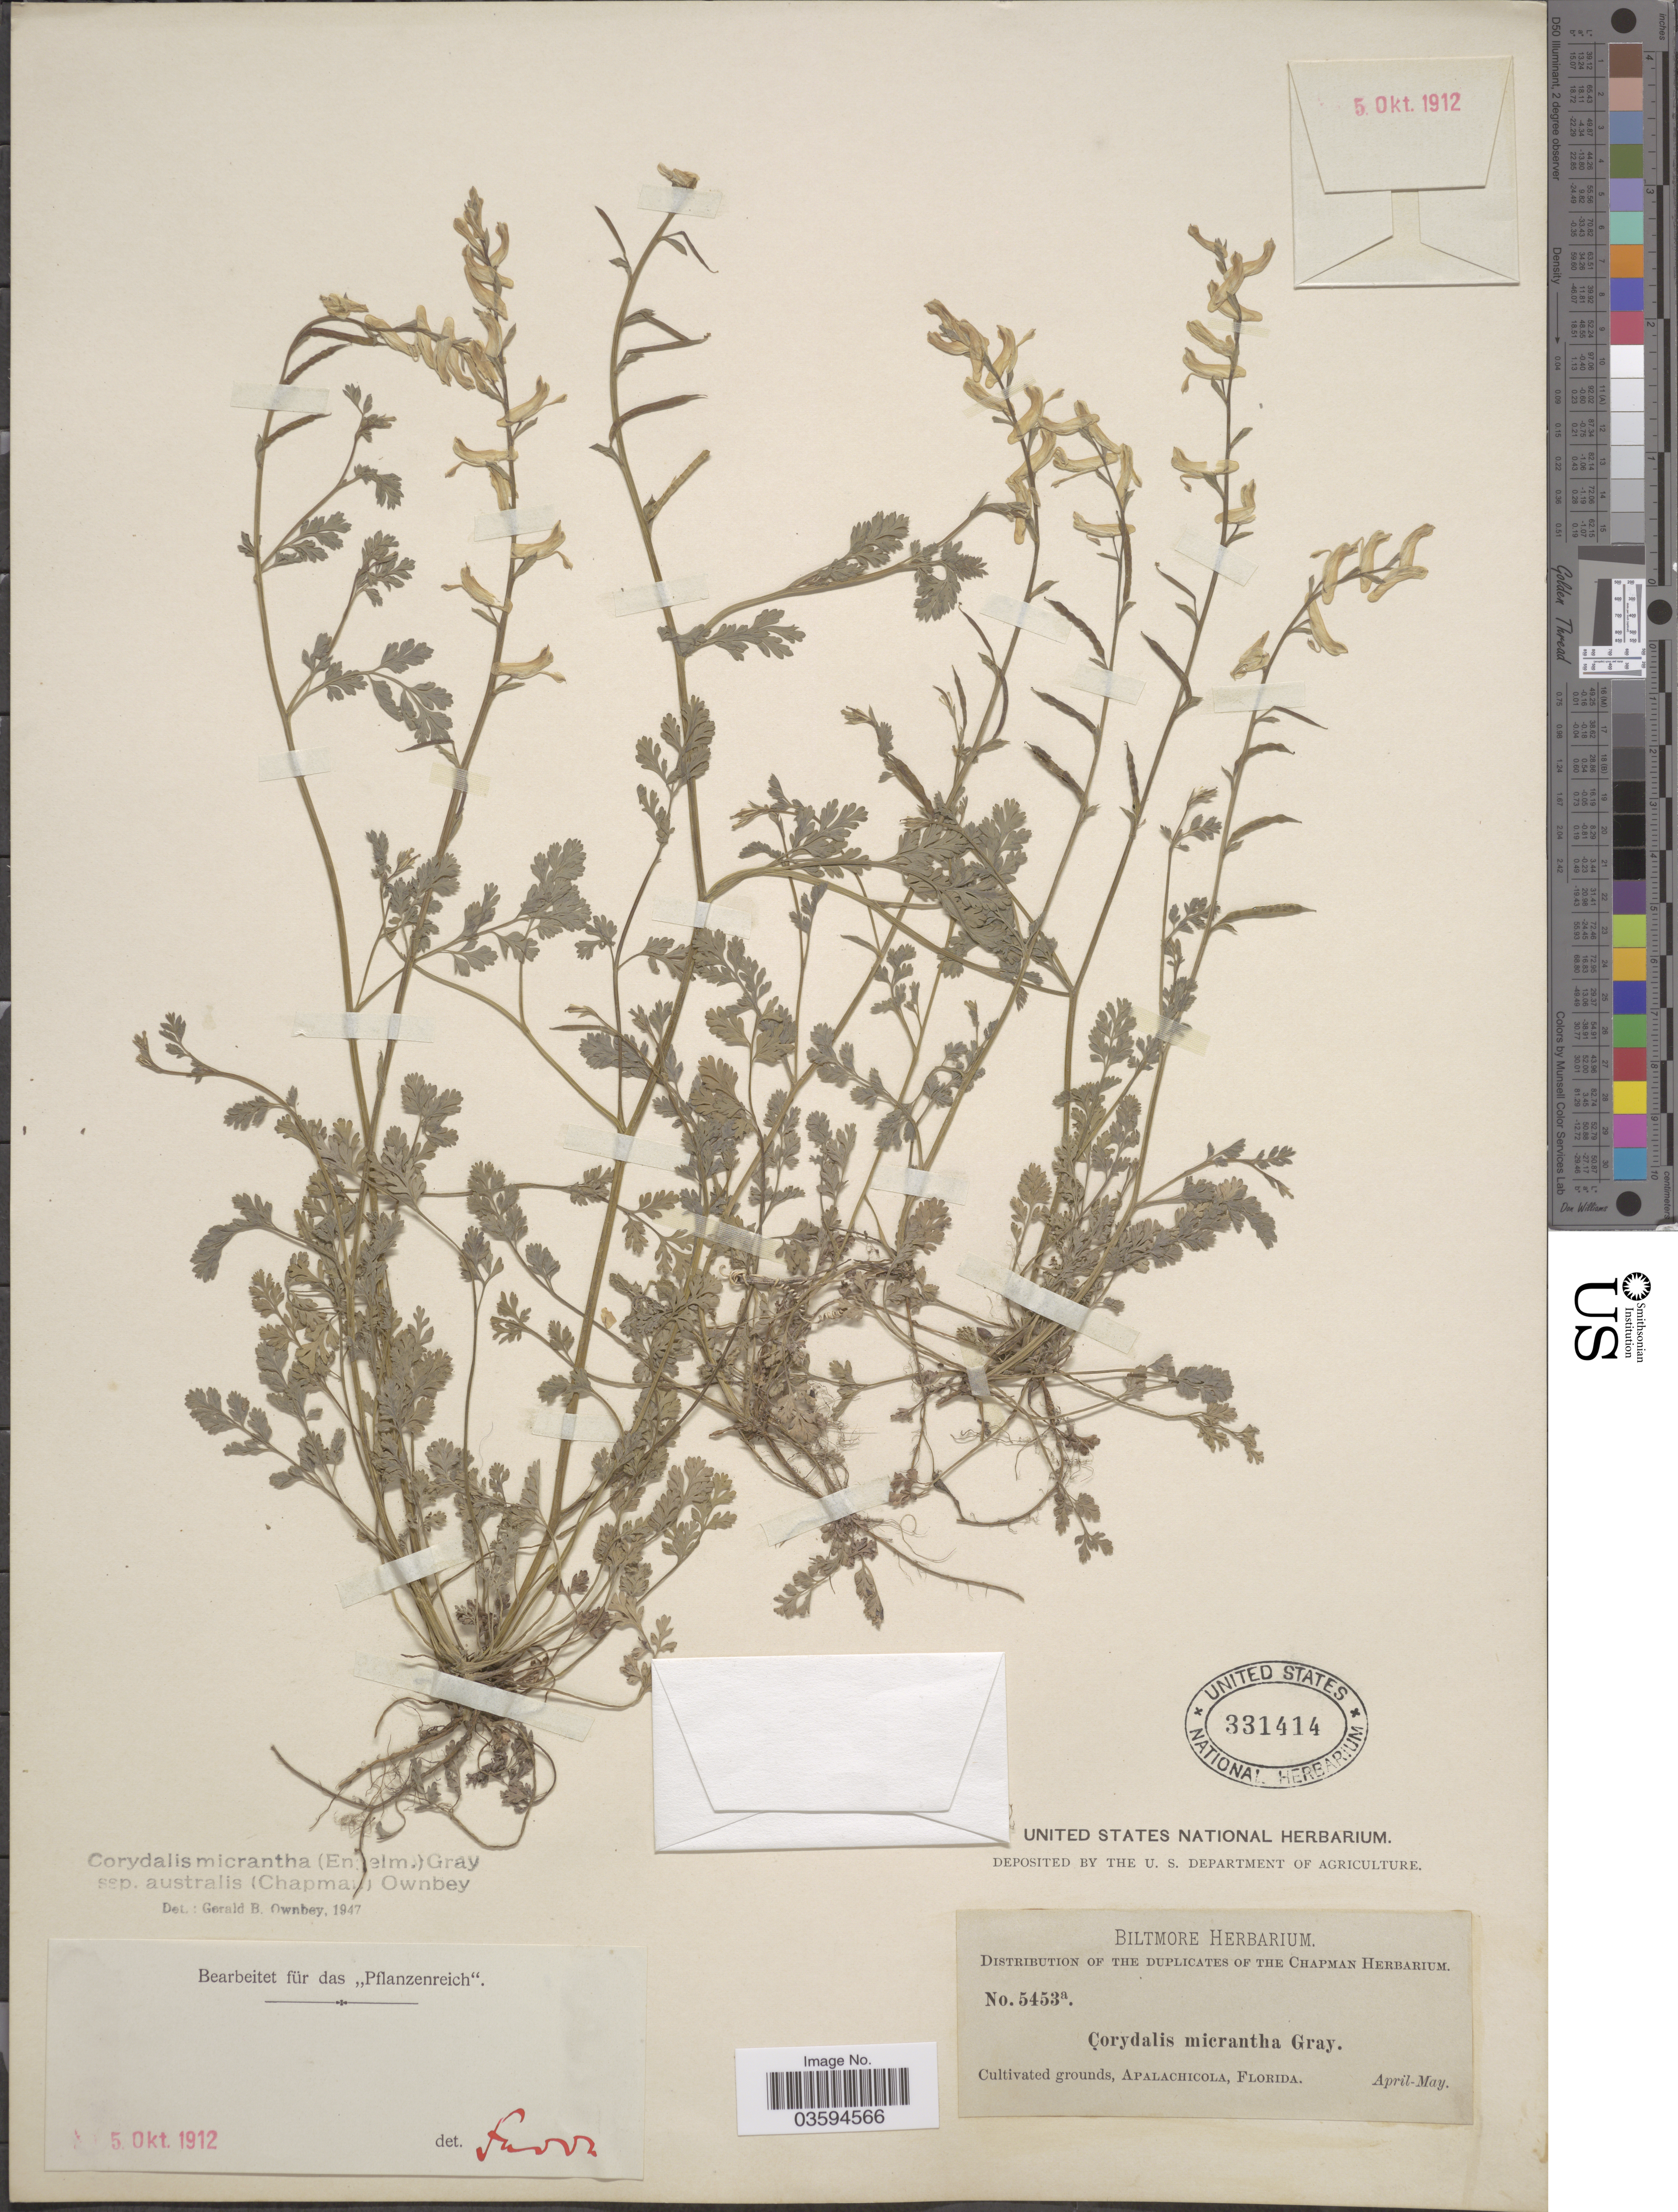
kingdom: Plantae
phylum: Tracheophyta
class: Magnoliopsida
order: Ranunculales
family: Papaveraceae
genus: Corydalis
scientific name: Corydalis micrantha subsp. australis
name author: (Chapm.) G.B. Ownbey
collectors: ex herb. Biltmore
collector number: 5453a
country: United States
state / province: Florida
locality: Apalachicola.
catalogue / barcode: US 331414